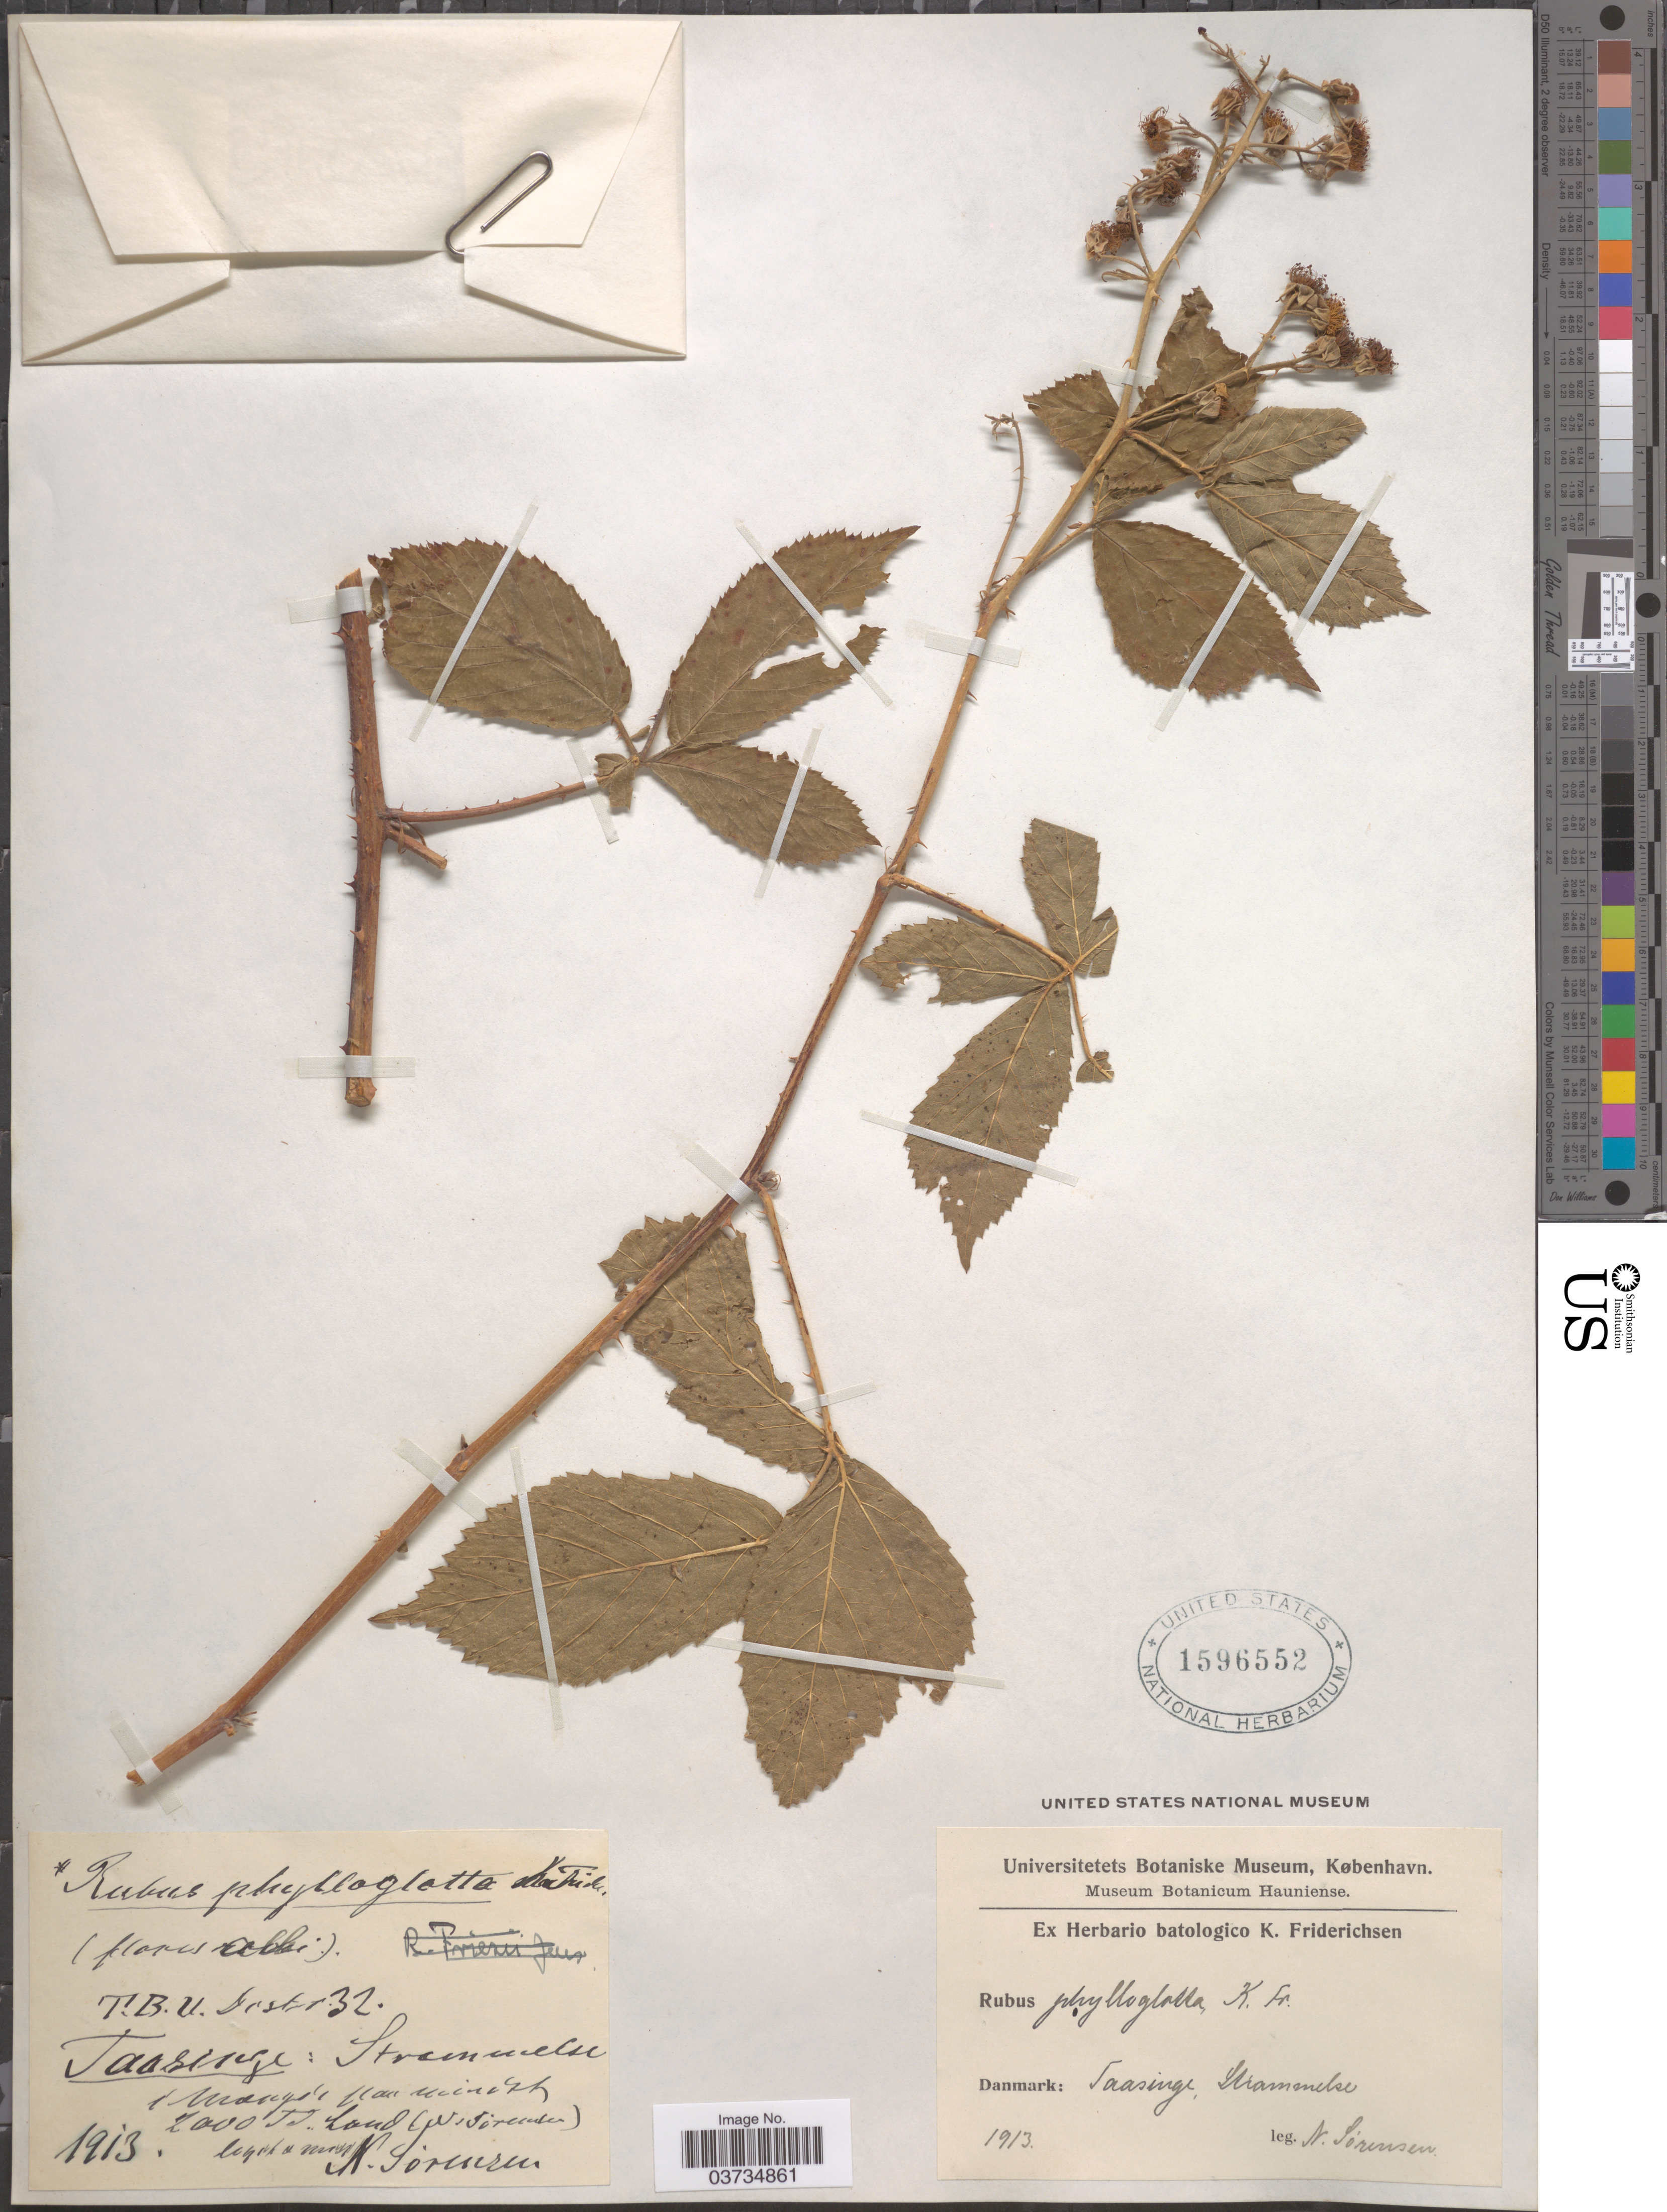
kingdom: Plantae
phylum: Tracheophyta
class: Magnoliopsida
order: Rosales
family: Rosaceae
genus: Rubus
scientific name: Rubus phylloglotta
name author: (Frid.) Å. Gust.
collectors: N. Sórensen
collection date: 1913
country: Denmark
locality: Danmark: Taasinge, Strammelse.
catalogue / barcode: US 1596552